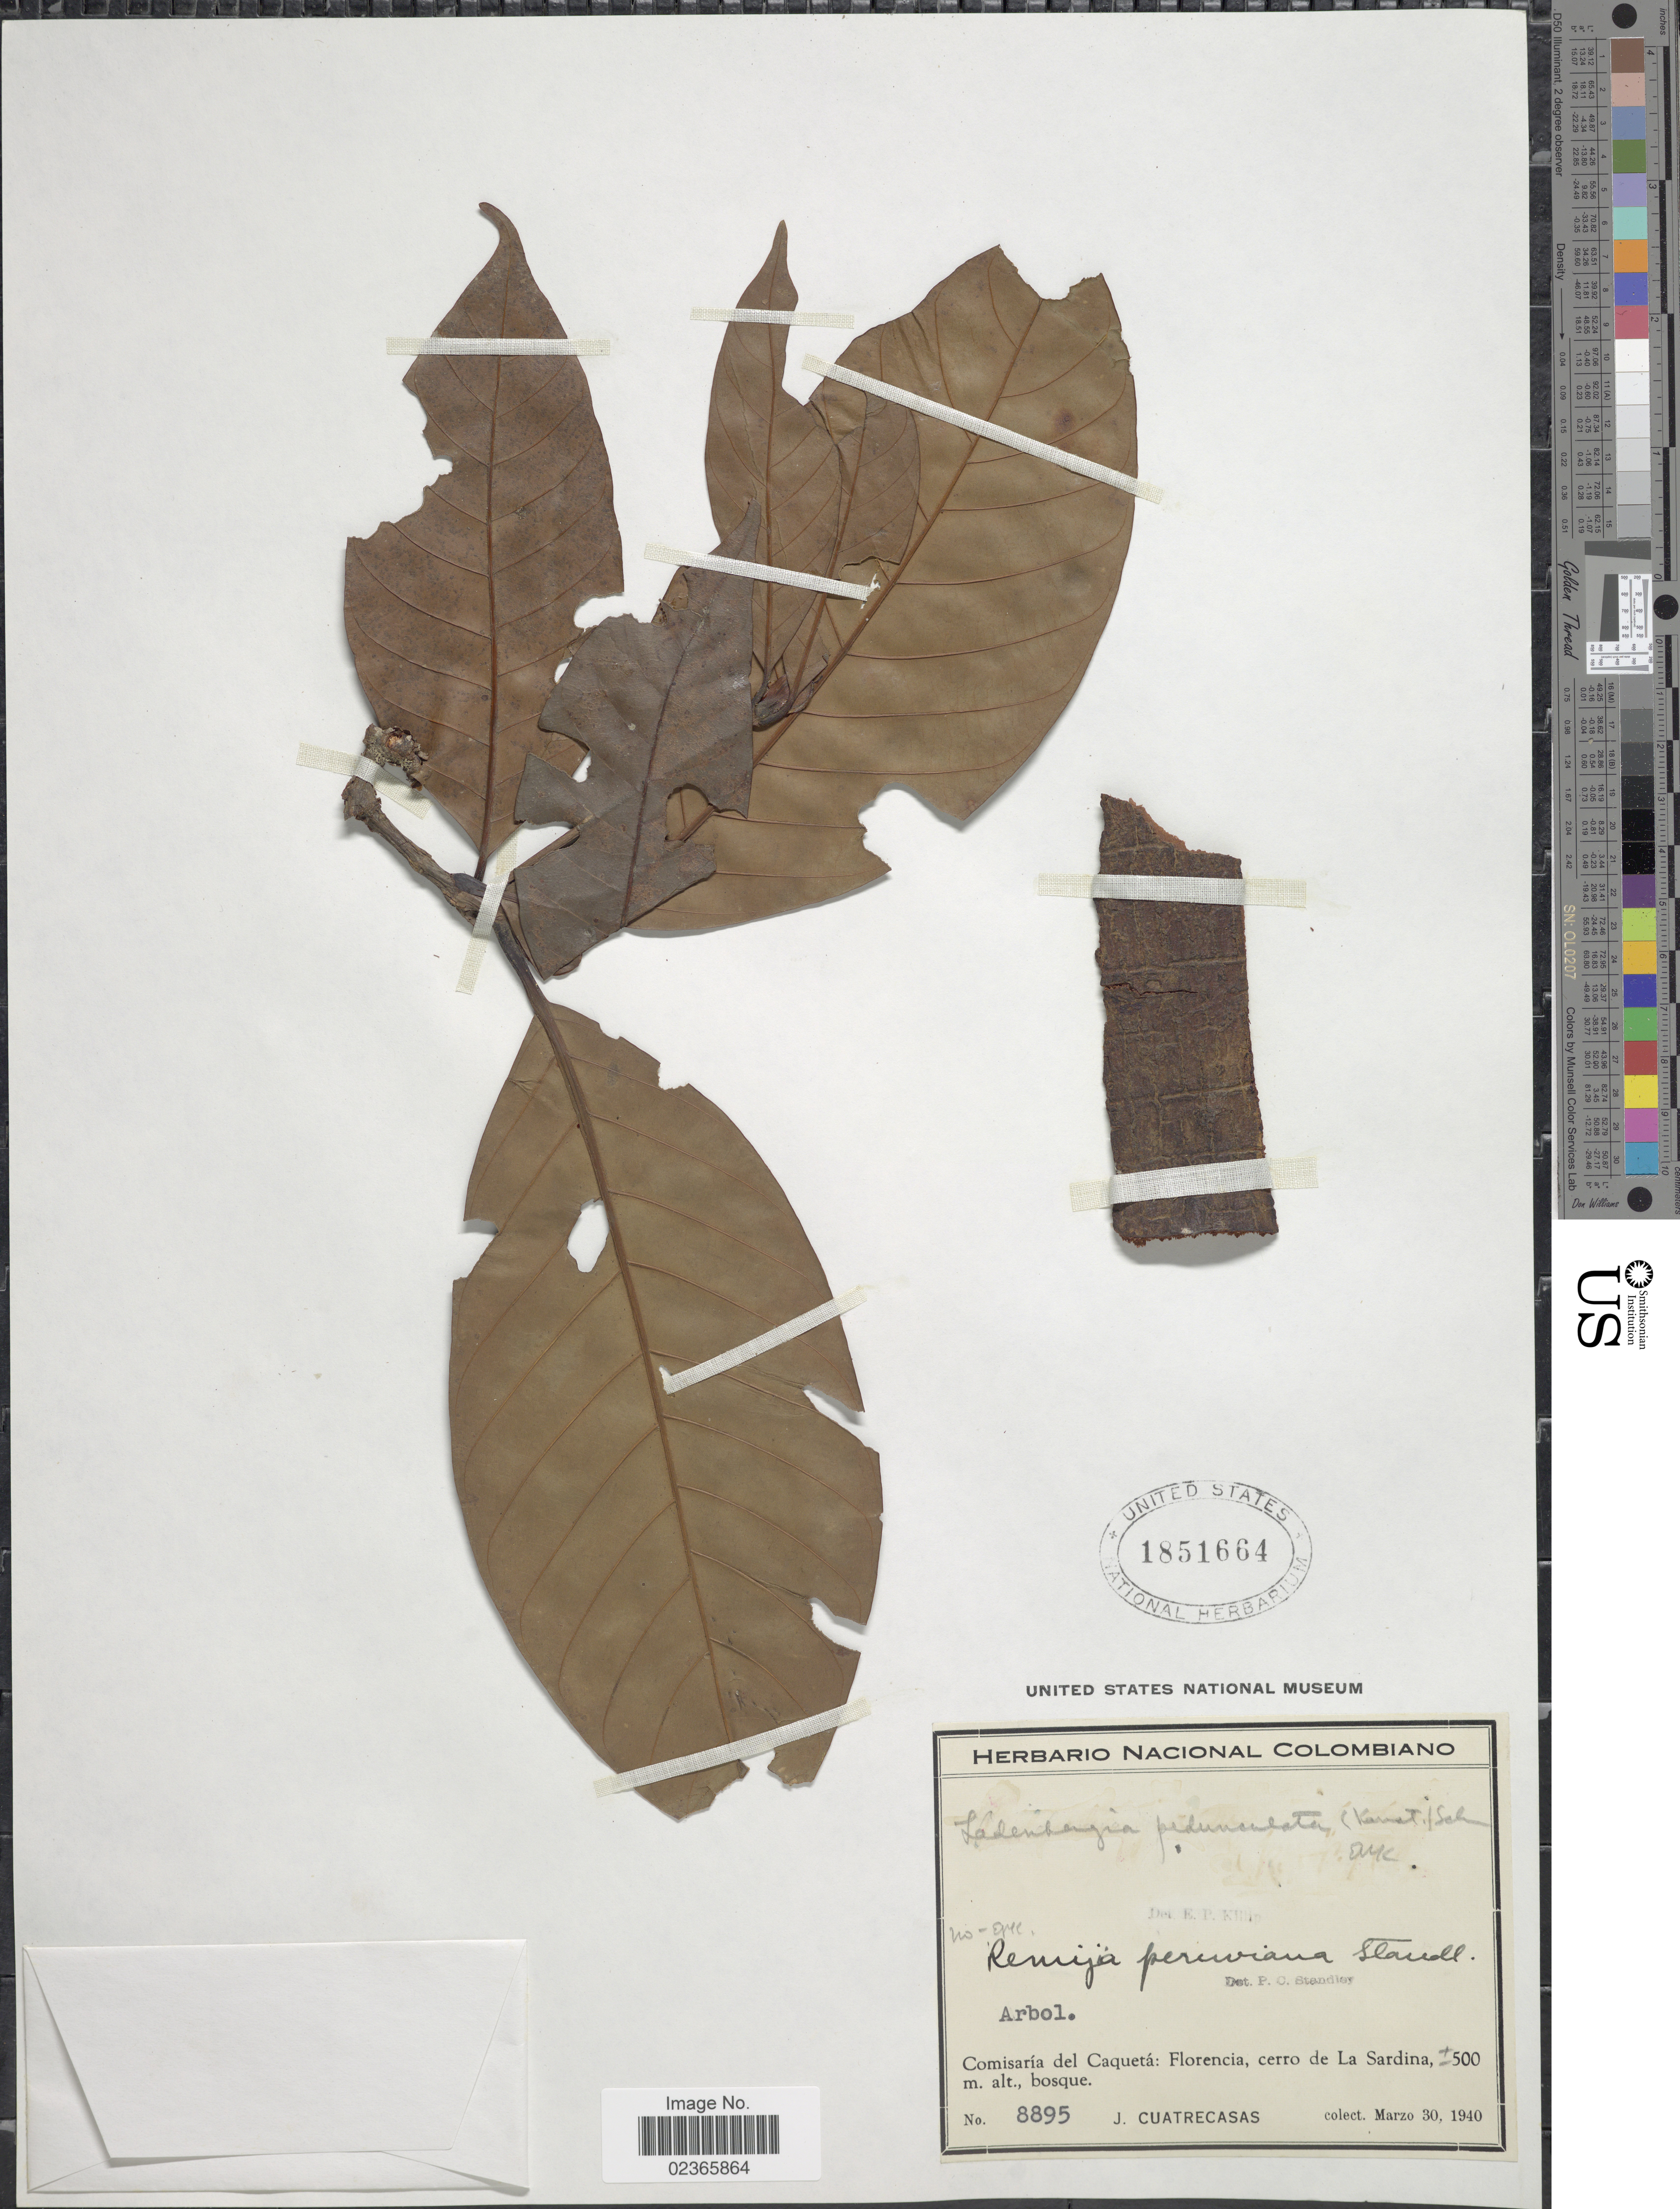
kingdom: Plantae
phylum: Tracheophyta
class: Magnoliopsida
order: Gentianales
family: Rubiaceae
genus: Remijia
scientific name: Remijia pedunculata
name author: (H. Karst.) Fluck.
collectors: J. Cuatrecasas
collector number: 8895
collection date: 1940-03-30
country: Colombia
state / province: Caquetá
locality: Florencia, cerro de La Sardina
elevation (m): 500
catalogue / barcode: US 1851664